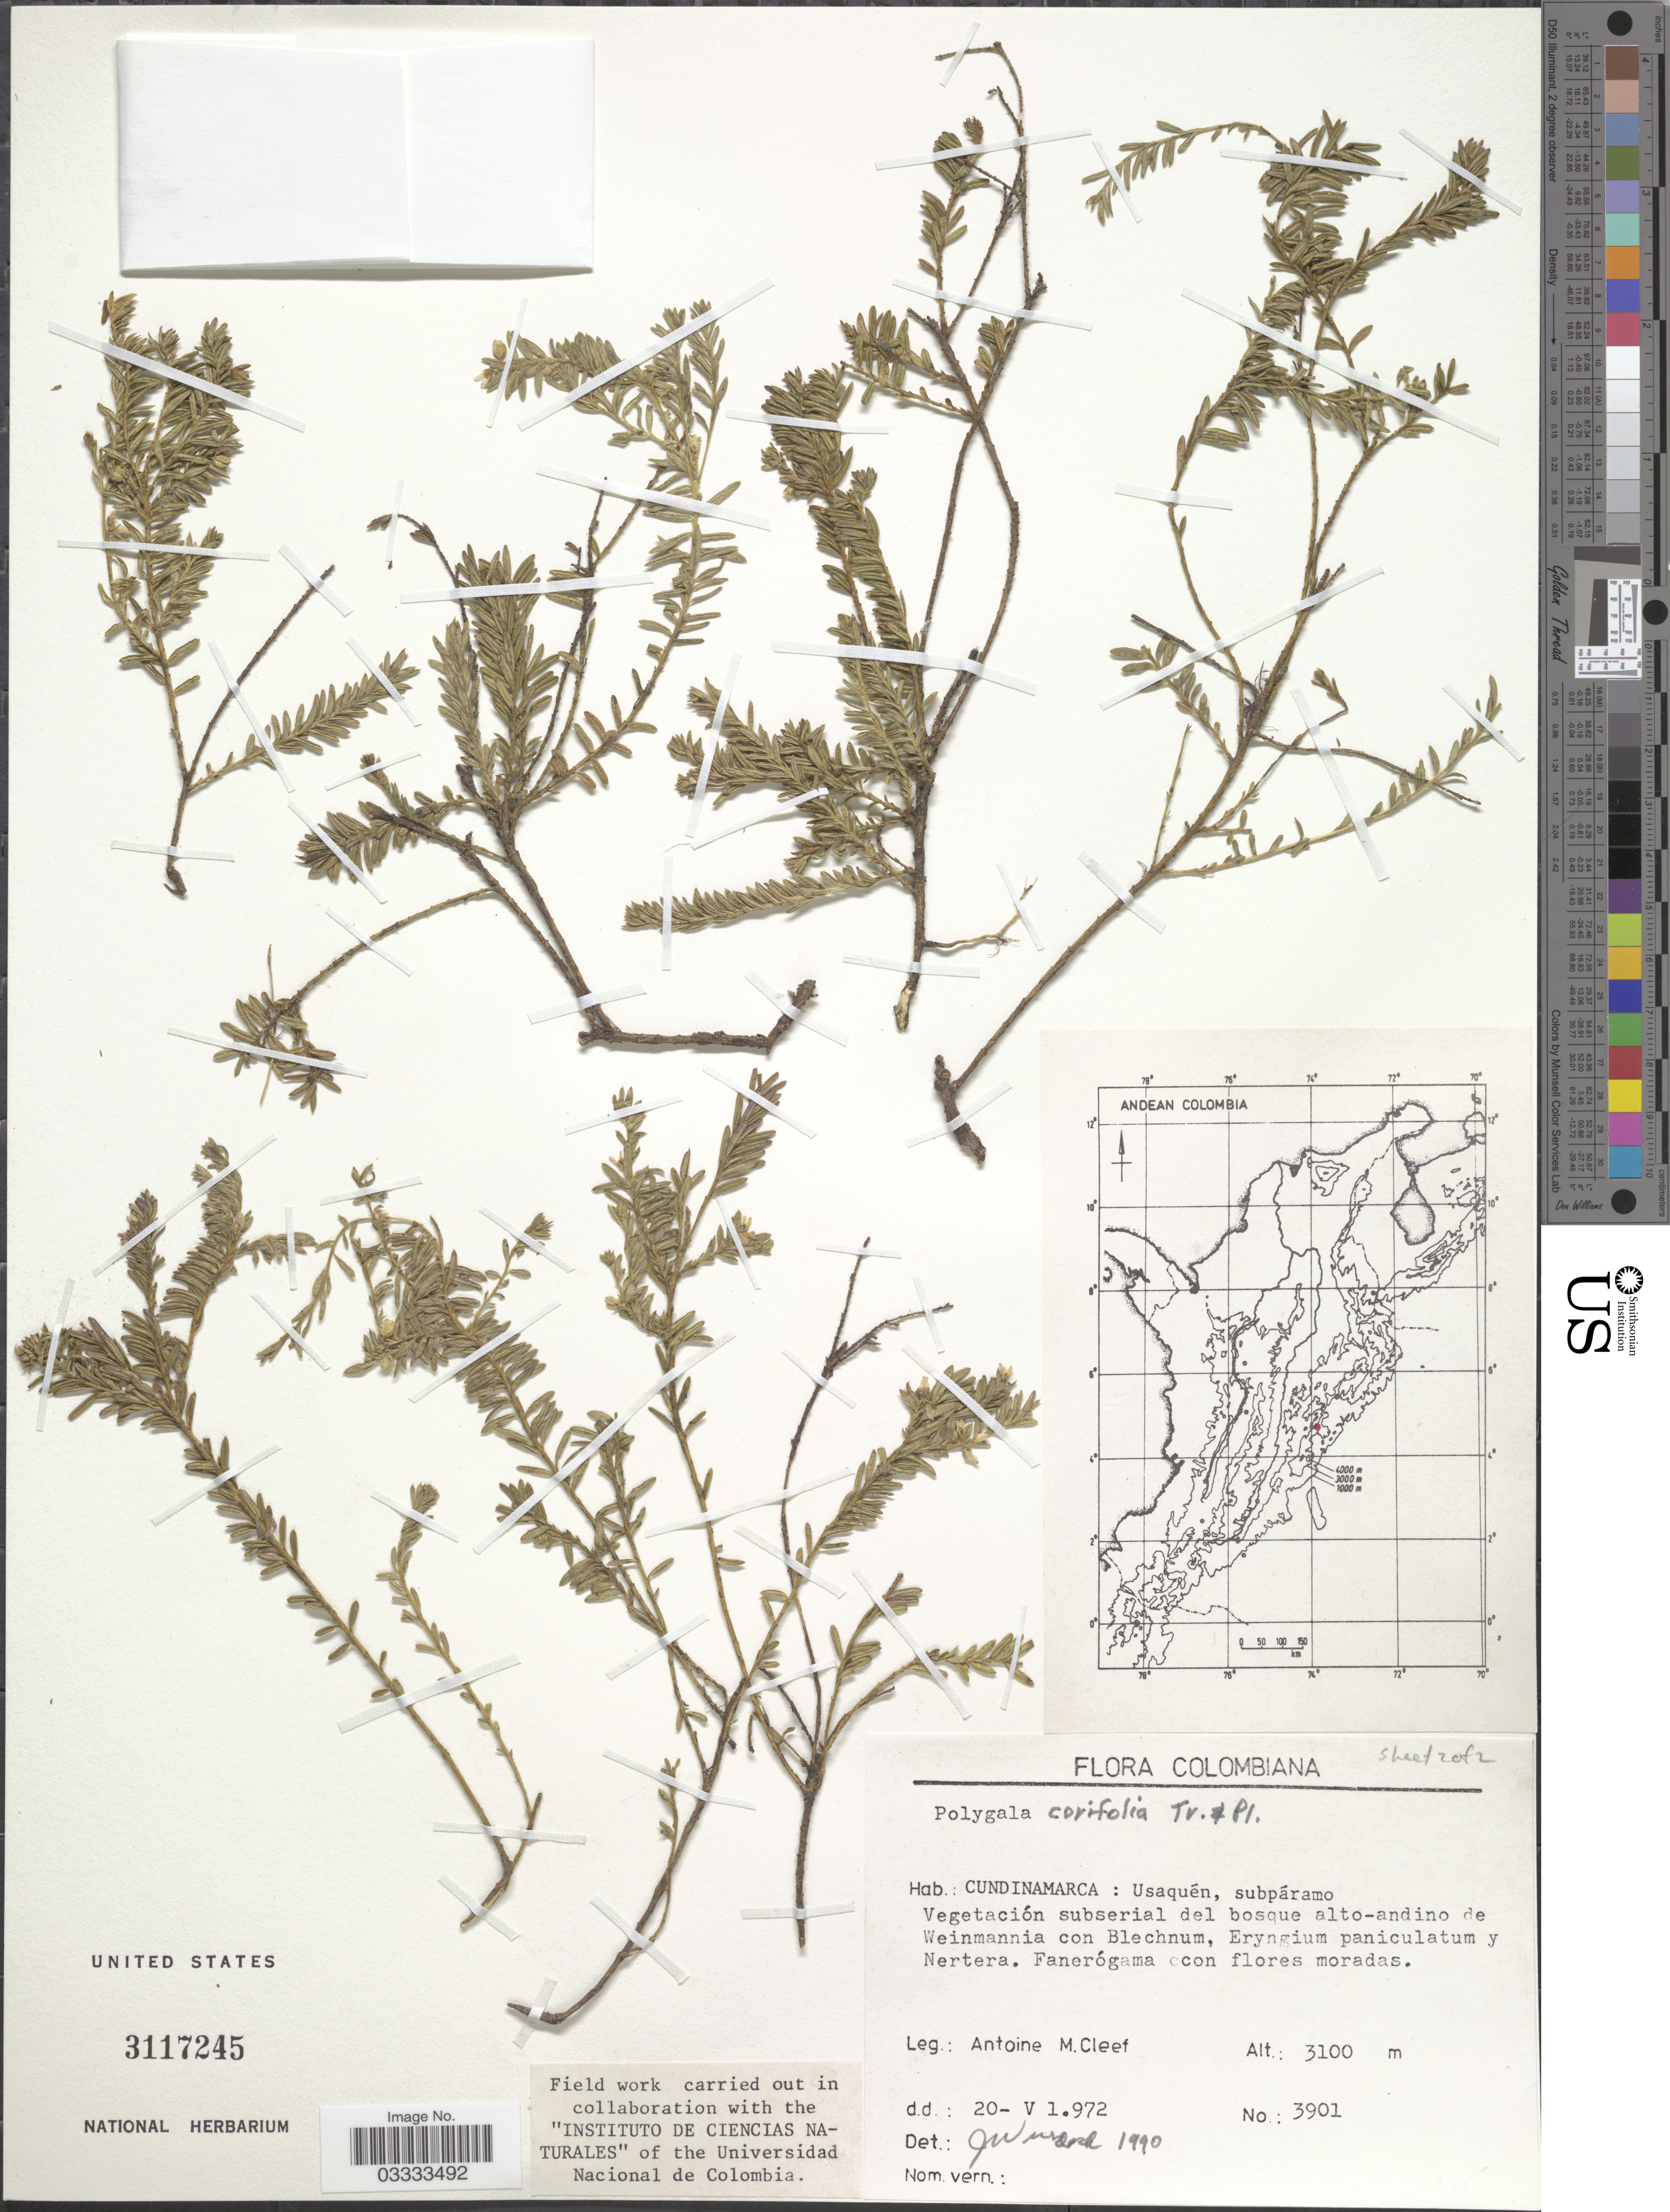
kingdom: Plantae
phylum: Tracheophyta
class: Magnoliopsida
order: Fabales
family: Polygalaceae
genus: Polygala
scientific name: Polygala corifolia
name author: Triana & Planch.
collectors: A. M. Cleef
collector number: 3901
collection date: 1972-05-20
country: Colombia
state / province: Cundinamarca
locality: Usaquén, subpáramo.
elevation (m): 3100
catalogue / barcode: US 3117245